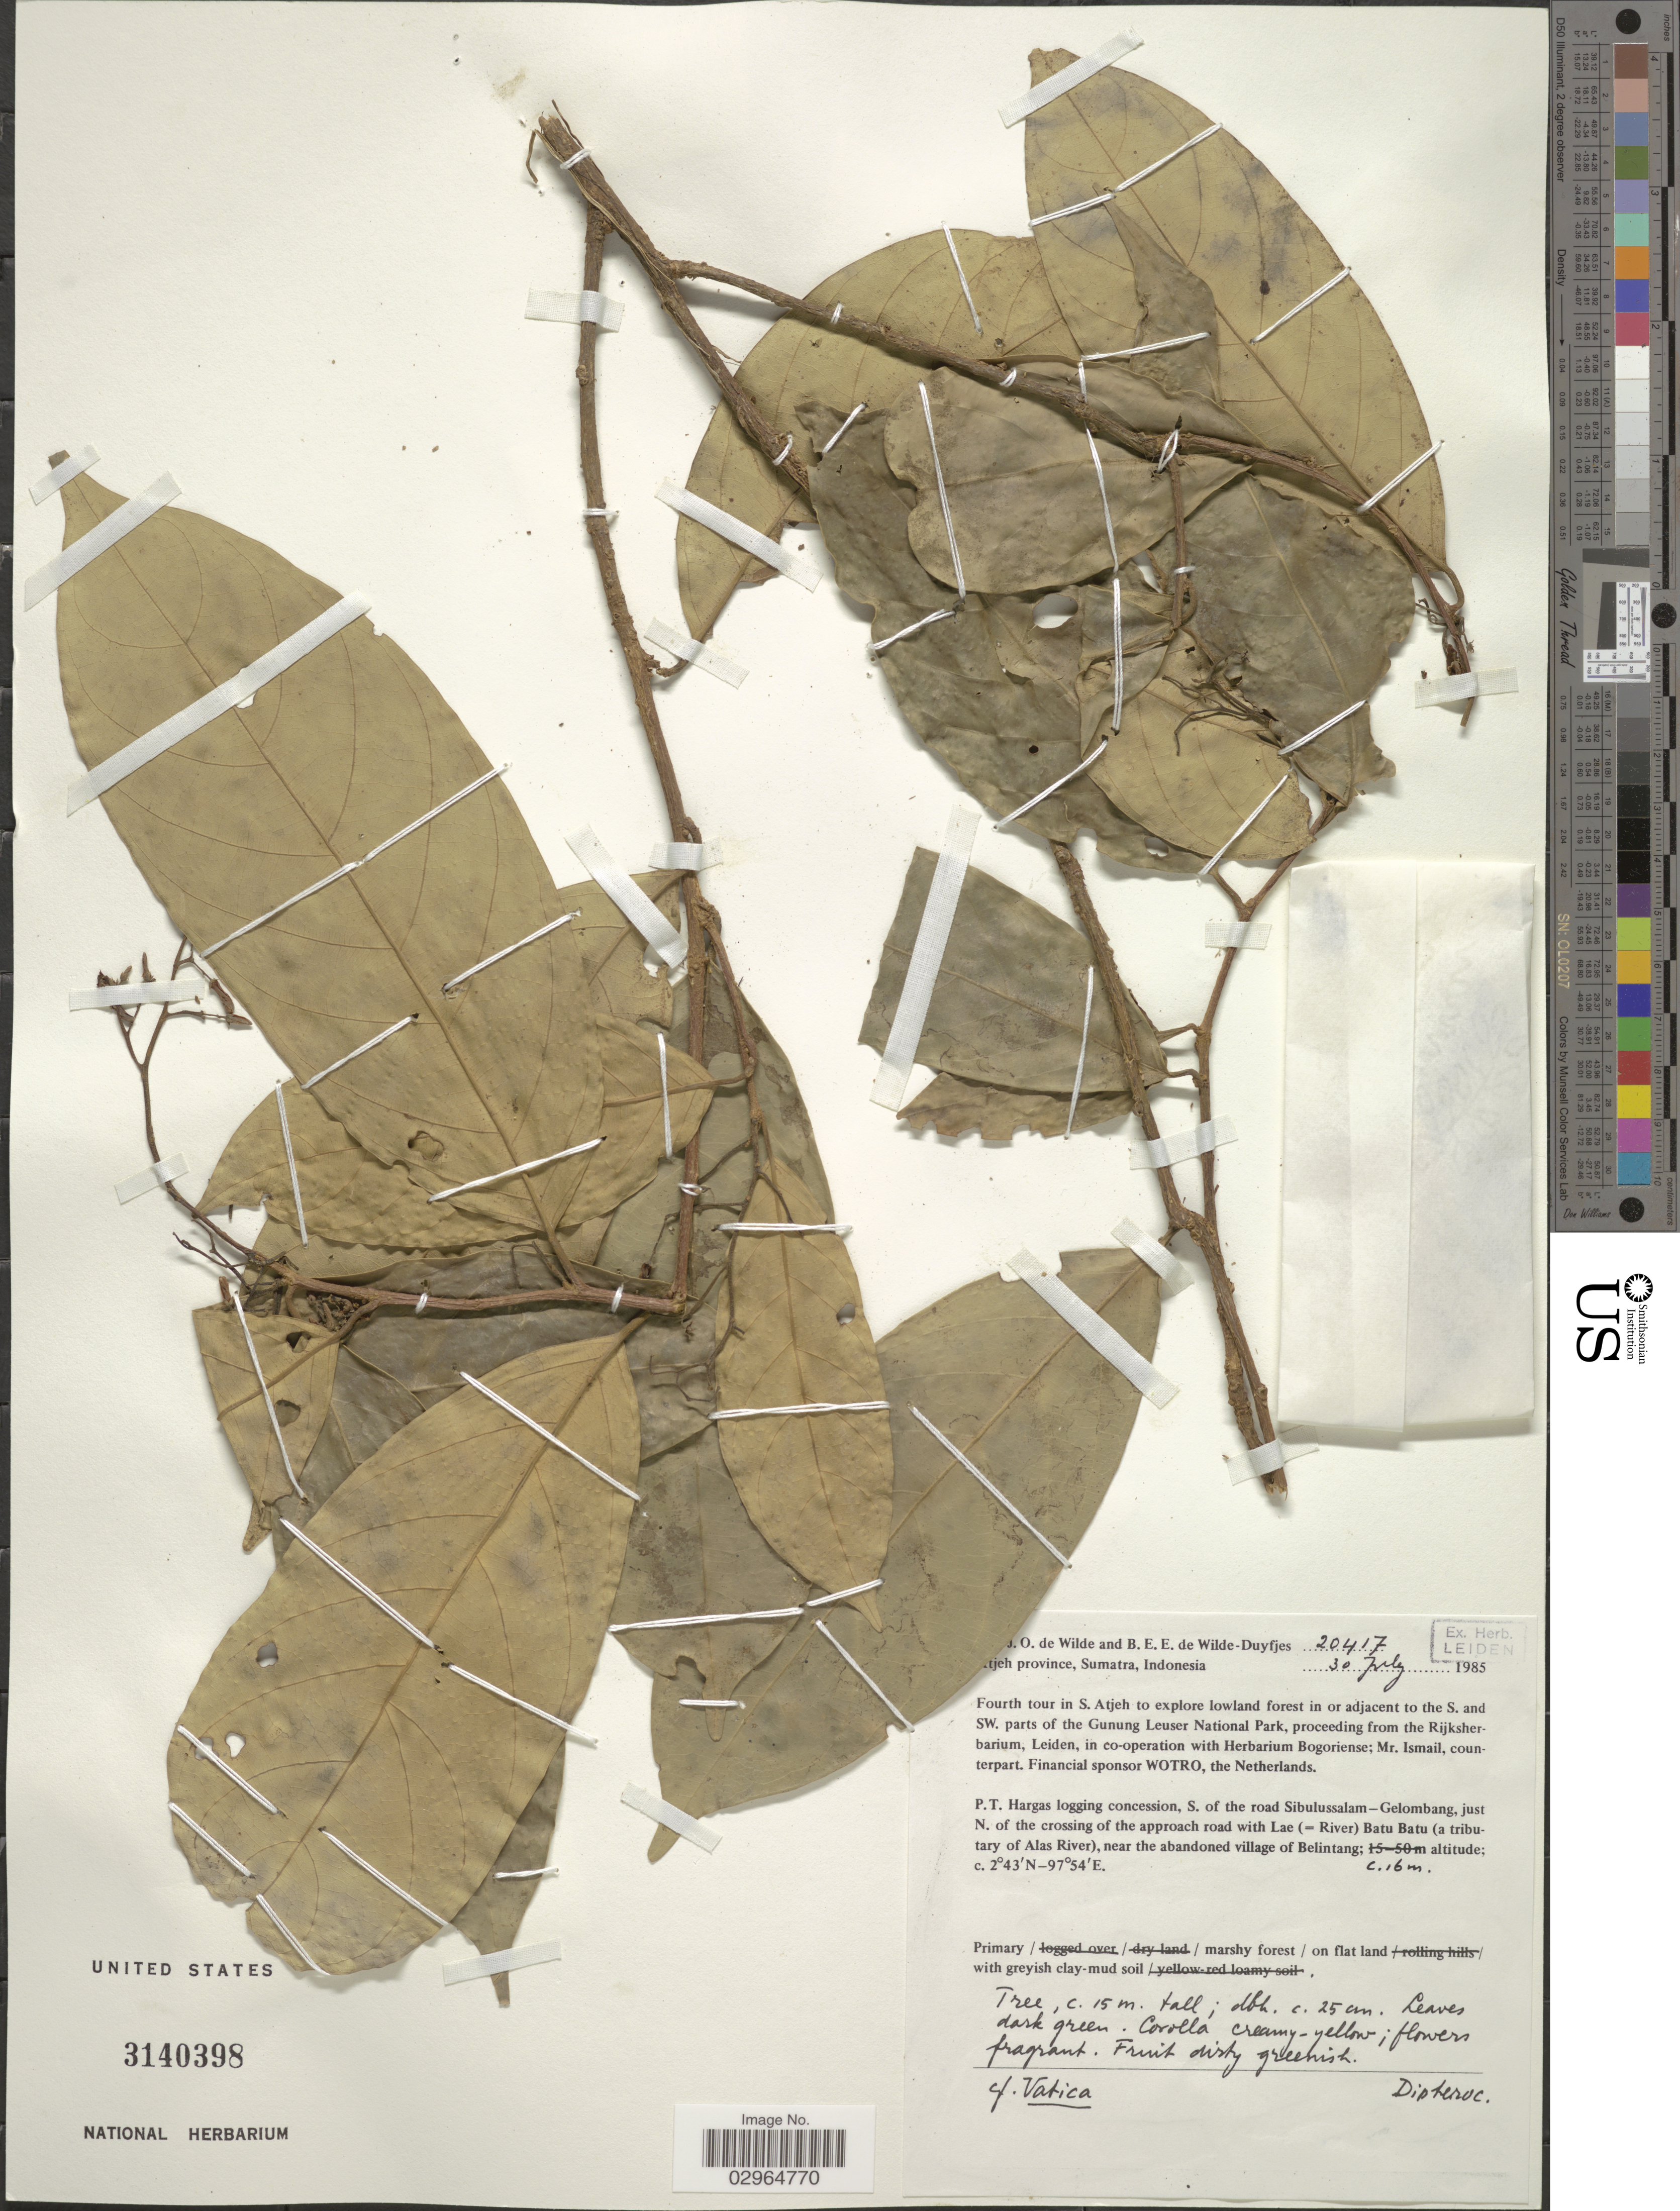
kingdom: Plantae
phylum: Tracheophyta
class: Magnoliopsida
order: Malvales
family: Dipterocarpaceae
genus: Vatica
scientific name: Vatica sp.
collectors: W. J. de Wilde & B. E. de Wilde-Duyfjes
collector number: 20417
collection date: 1985-07-30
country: Indonesia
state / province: Sumatra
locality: [illegible text]tjeh province. P.T. Hargas logging concession, S. of the road Sibulussalamp-Gelombang, just N. of the crossing of the approach road with Lae (= River) Batu Batu (a tributary of Alas River), near the abandoned village of Belintang.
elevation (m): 16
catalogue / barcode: US 3140398